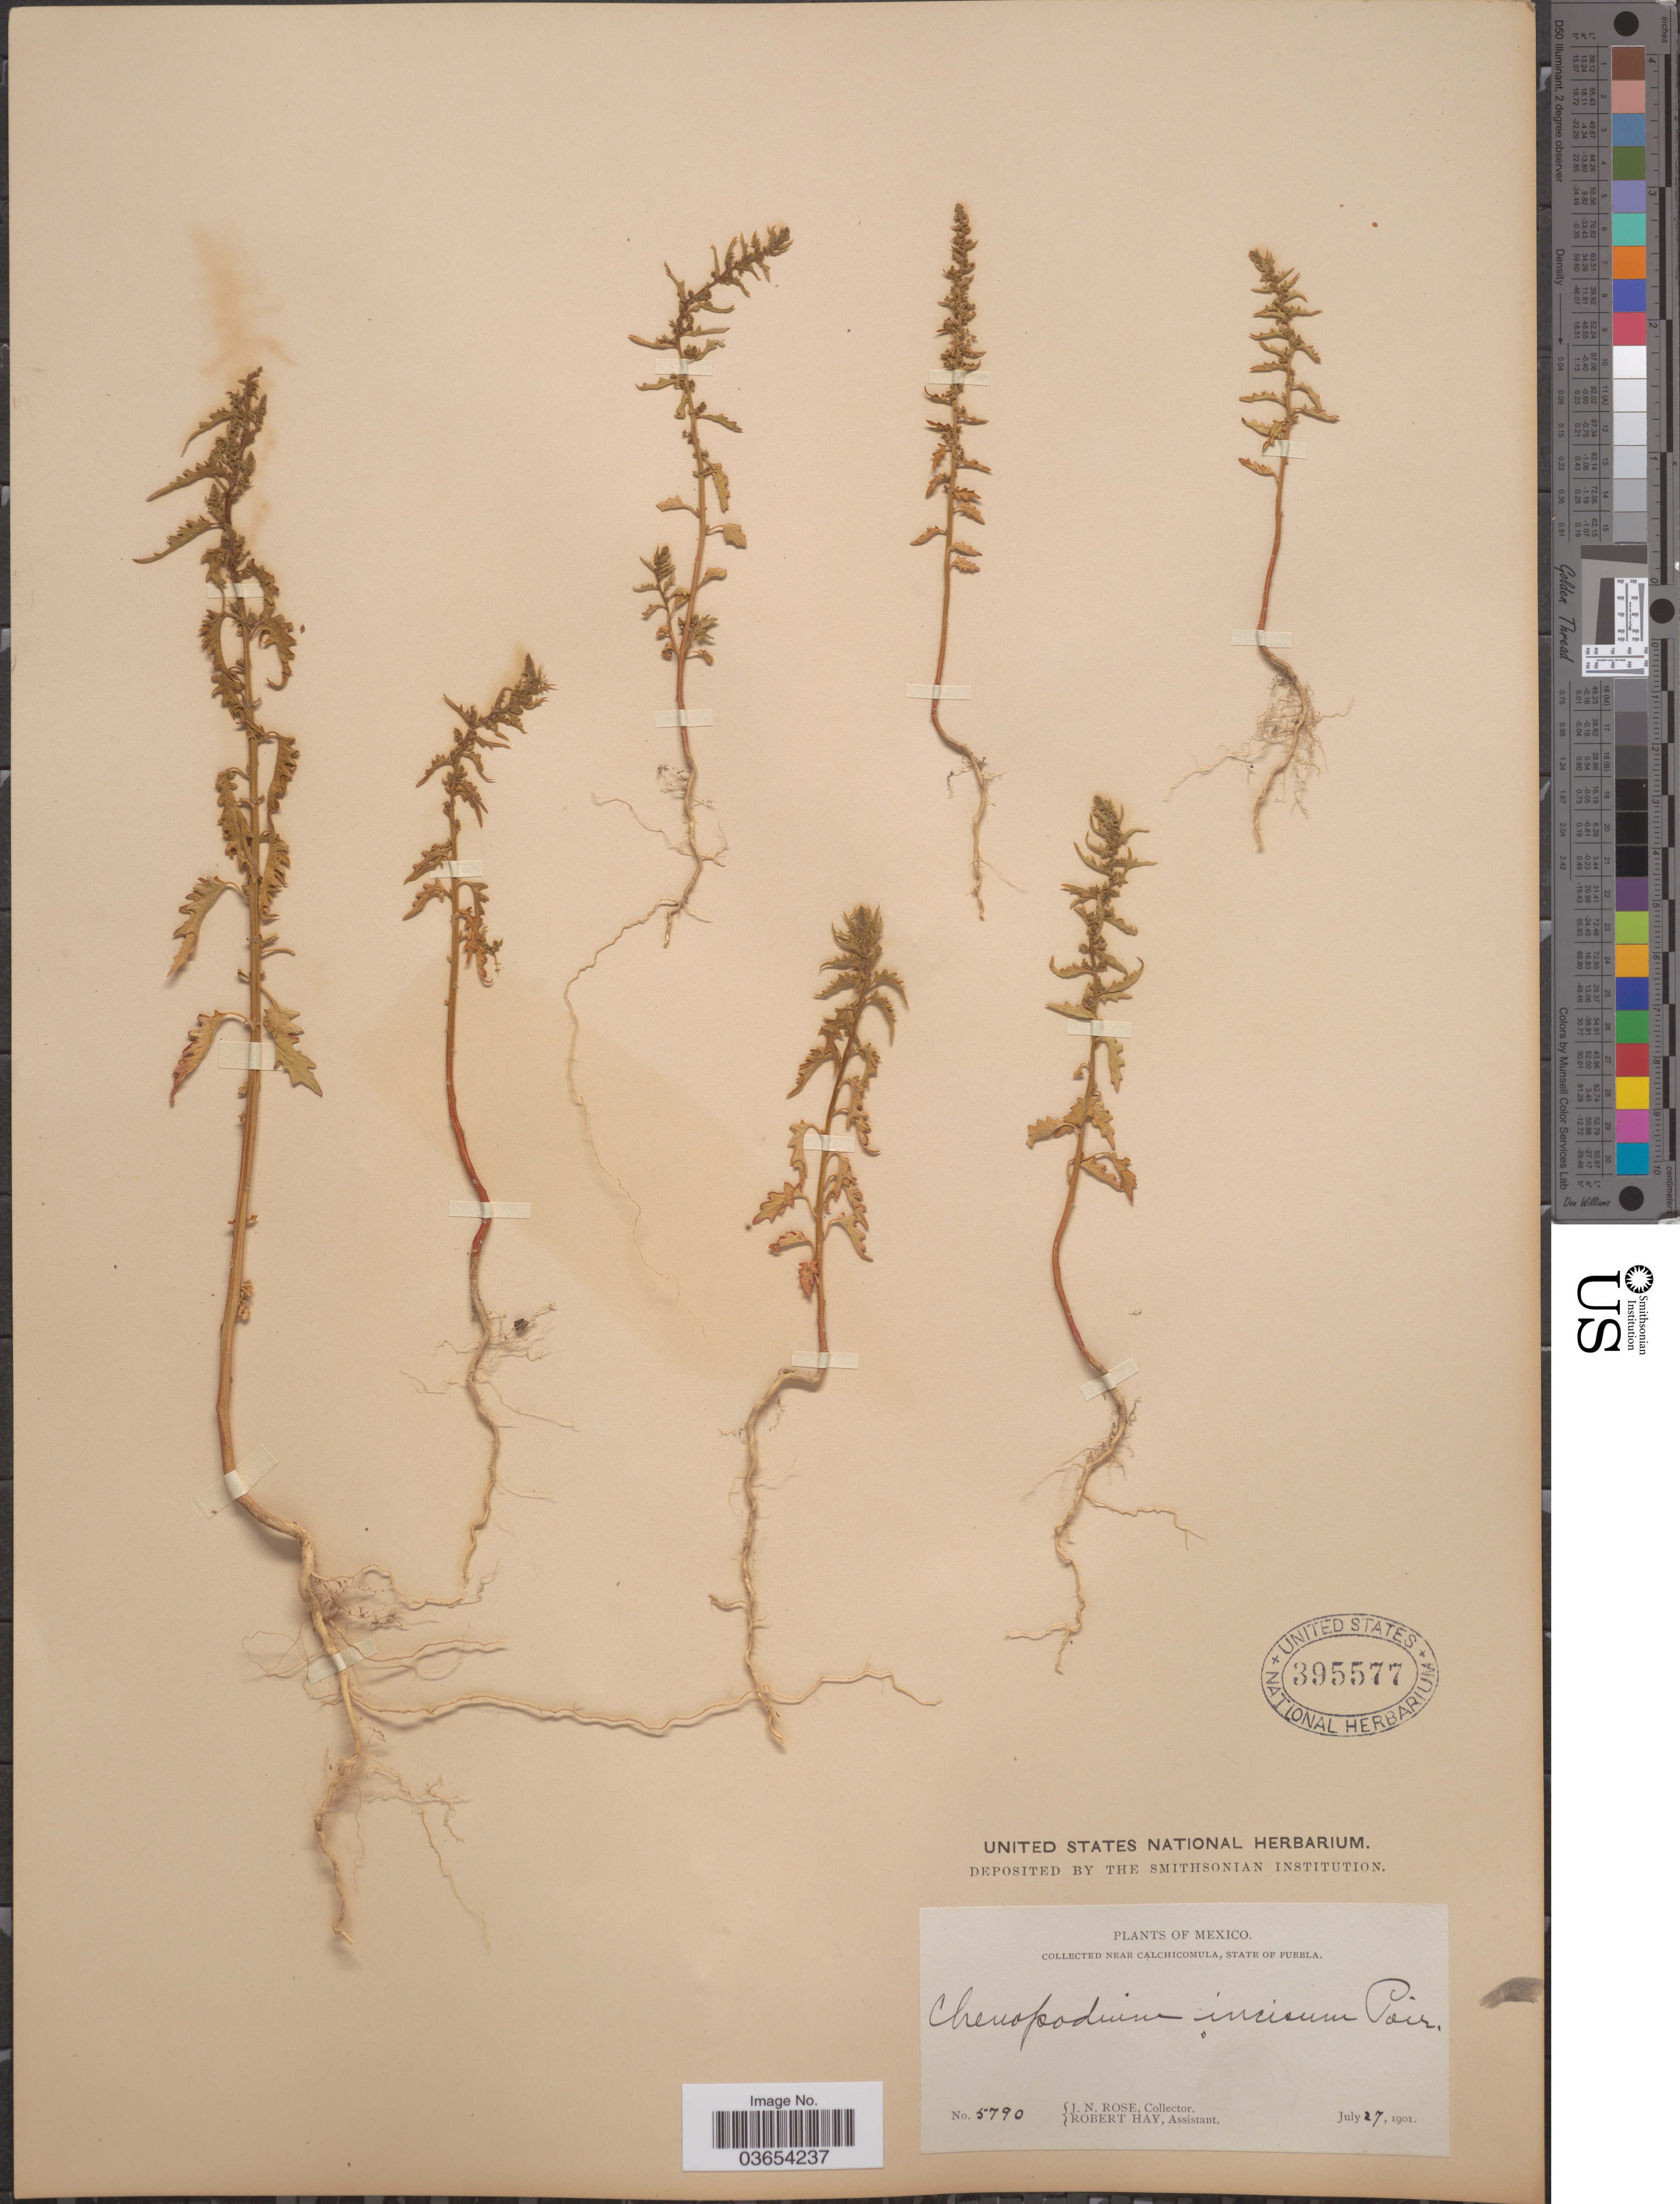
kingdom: Plantae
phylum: Tracheophyta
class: Magnoliopsida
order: Caryophyllales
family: Amaranthaceae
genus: Chenopodium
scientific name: Chenopodium incisum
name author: Poir.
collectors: J. N. Rose & R. Hay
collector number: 5790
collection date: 1901-07-27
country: Mexico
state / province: Puebla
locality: Near Calchicomula.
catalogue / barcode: US 395577